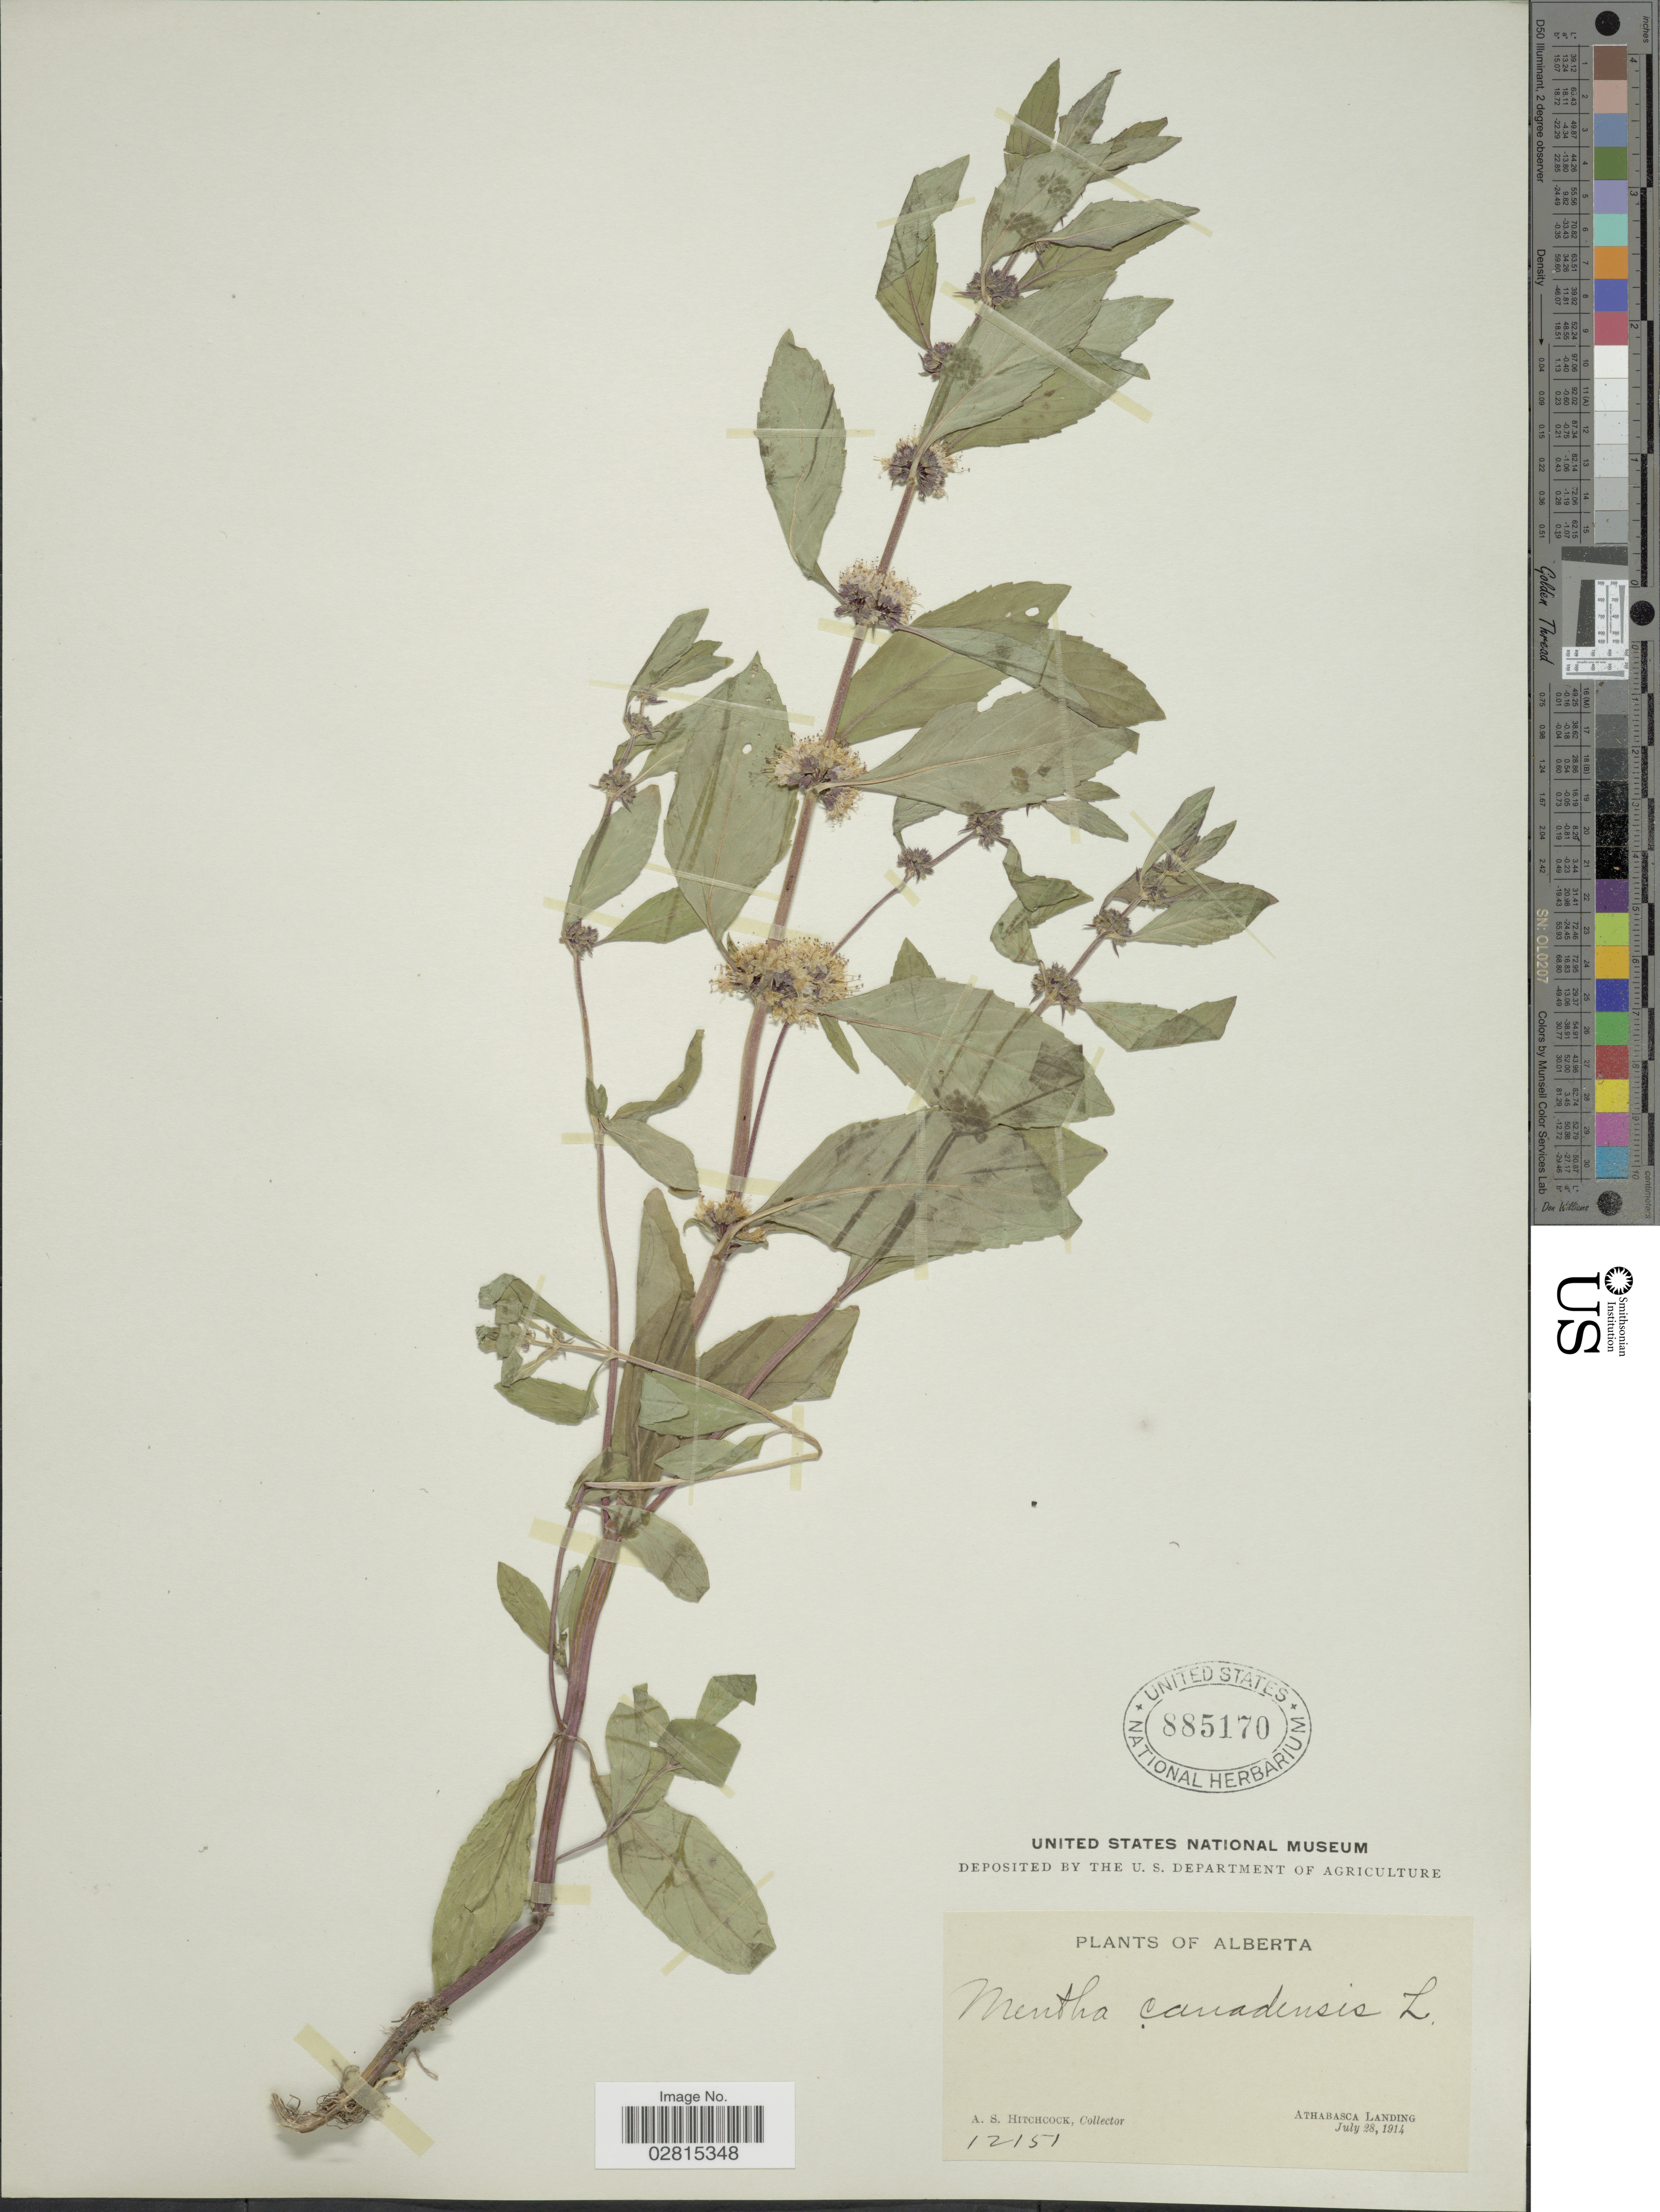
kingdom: Plantae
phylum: Tracheophyta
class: Magnoliopsida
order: Lamiales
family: Lamiaceae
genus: Mentha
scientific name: Mentha canadensis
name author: L.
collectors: A. S. Hitchcock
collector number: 12151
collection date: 1914-07-28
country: Canada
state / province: Alberta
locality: Athabasca Landing.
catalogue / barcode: US 885170